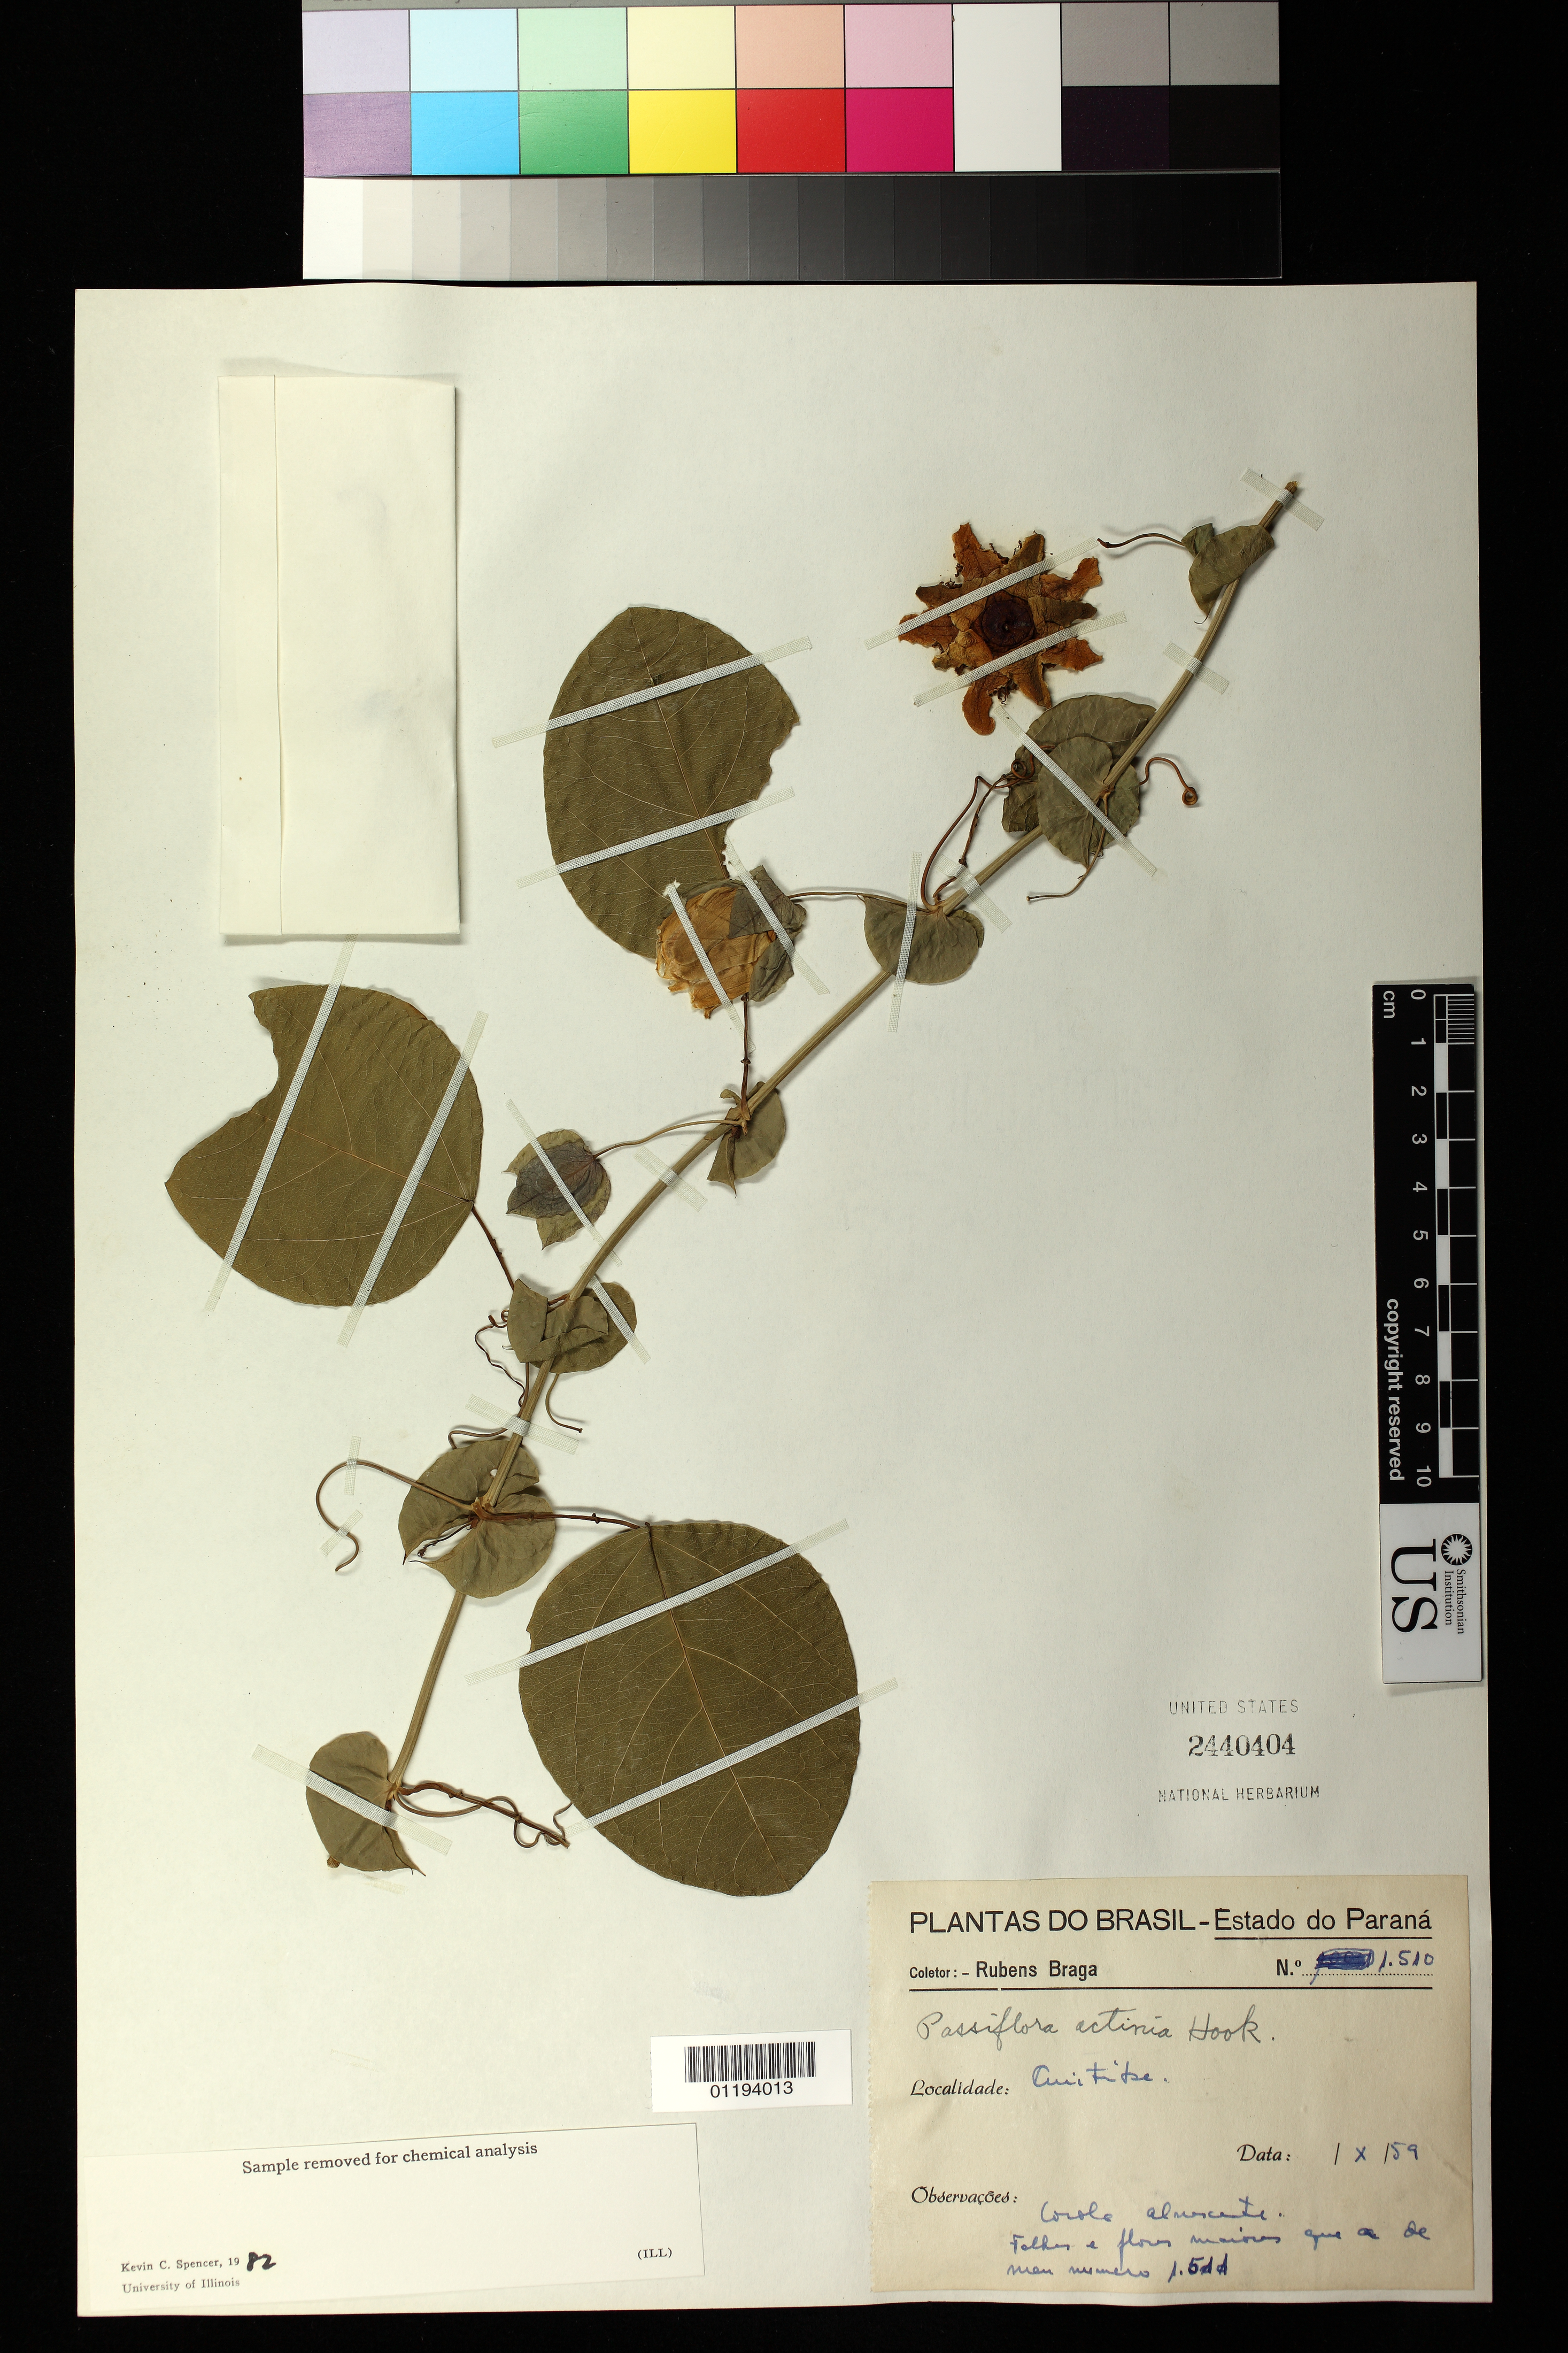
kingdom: Plantae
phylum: Tracheophyta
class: Magnoliopsida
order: Malpighiales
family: Passifloraceae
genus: Passiflora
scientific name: Passiflora actinia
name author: Hook.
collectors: R. Braga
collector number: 1510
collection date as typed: Oct 1 1959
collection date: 1959-10-01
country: Brazil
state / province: Paraná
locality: Curitiba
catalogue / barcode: US 2440404